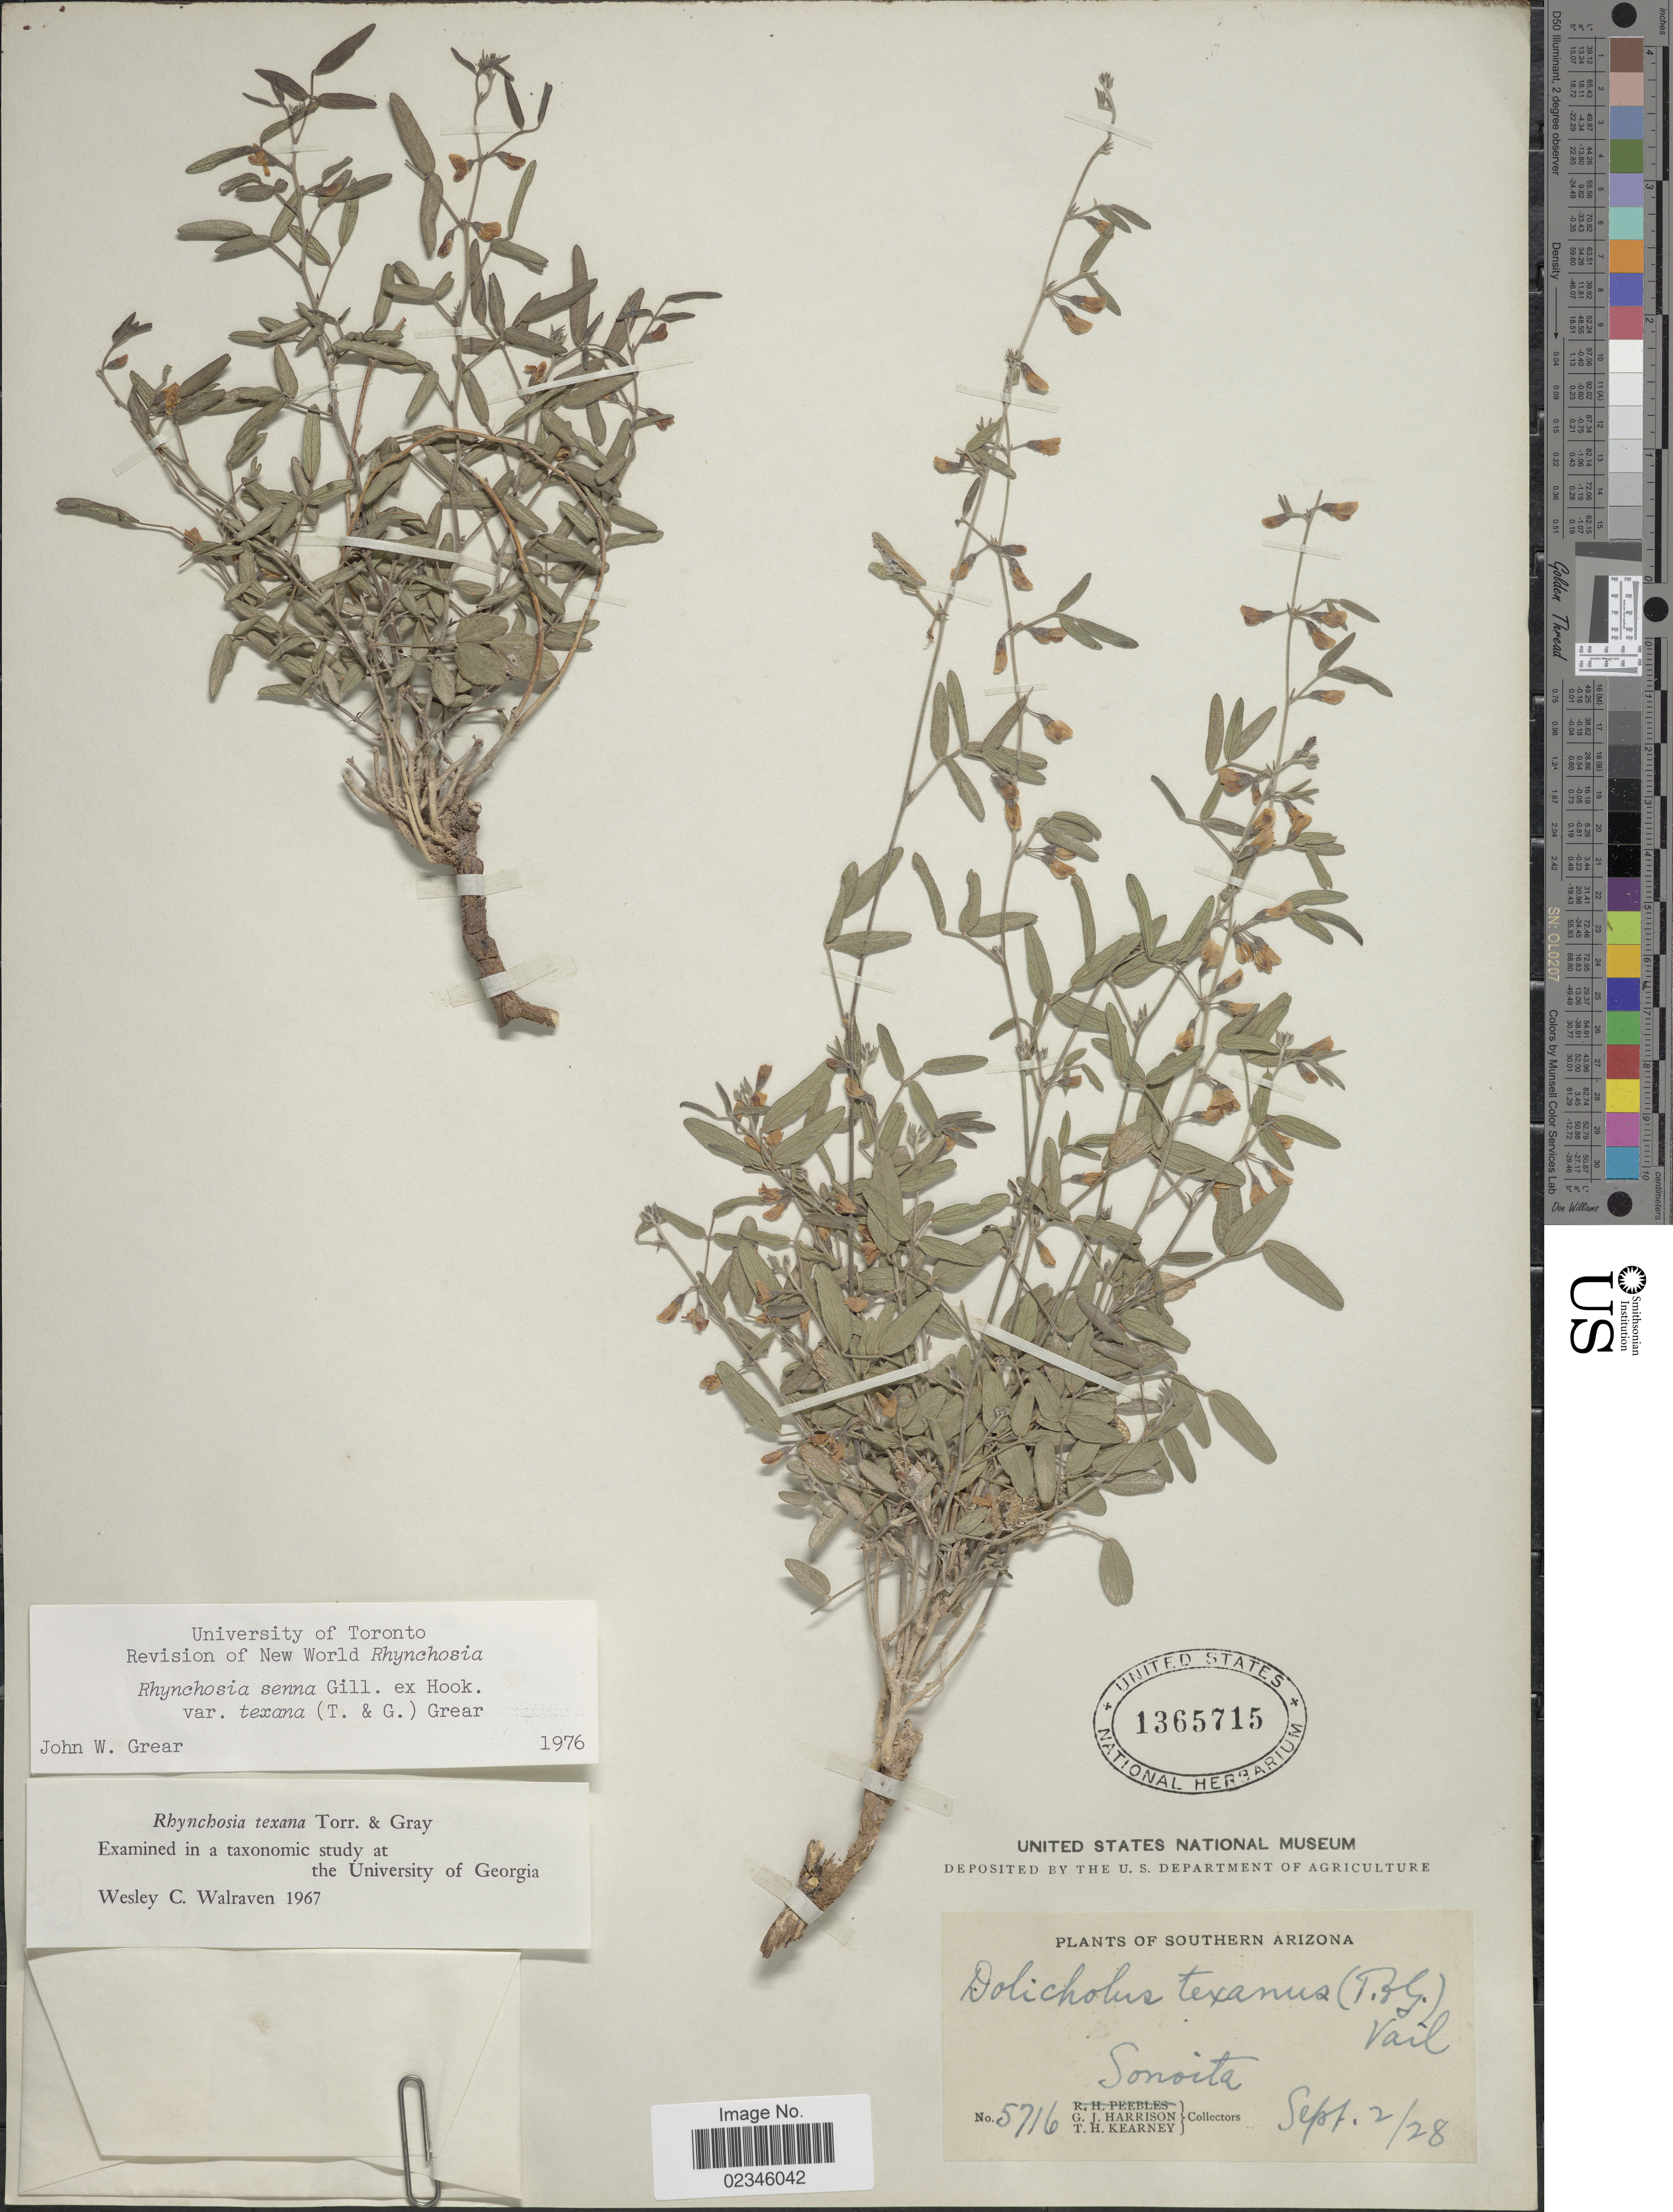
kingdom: Plantae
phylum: Tracheophyta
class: Magnoliopsida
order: Fabales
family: Fabaceae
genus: Rhynchosia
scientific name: Rhynchosia senna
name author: Gillies ex Hook.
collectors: G. J. Harrison & T. H. Kearney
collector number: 5716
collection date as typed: Transcribed d/m/y: 2/1/28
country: United States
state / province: Arizona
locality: Sonoita, Southern Arizona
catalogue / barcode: US 1365715